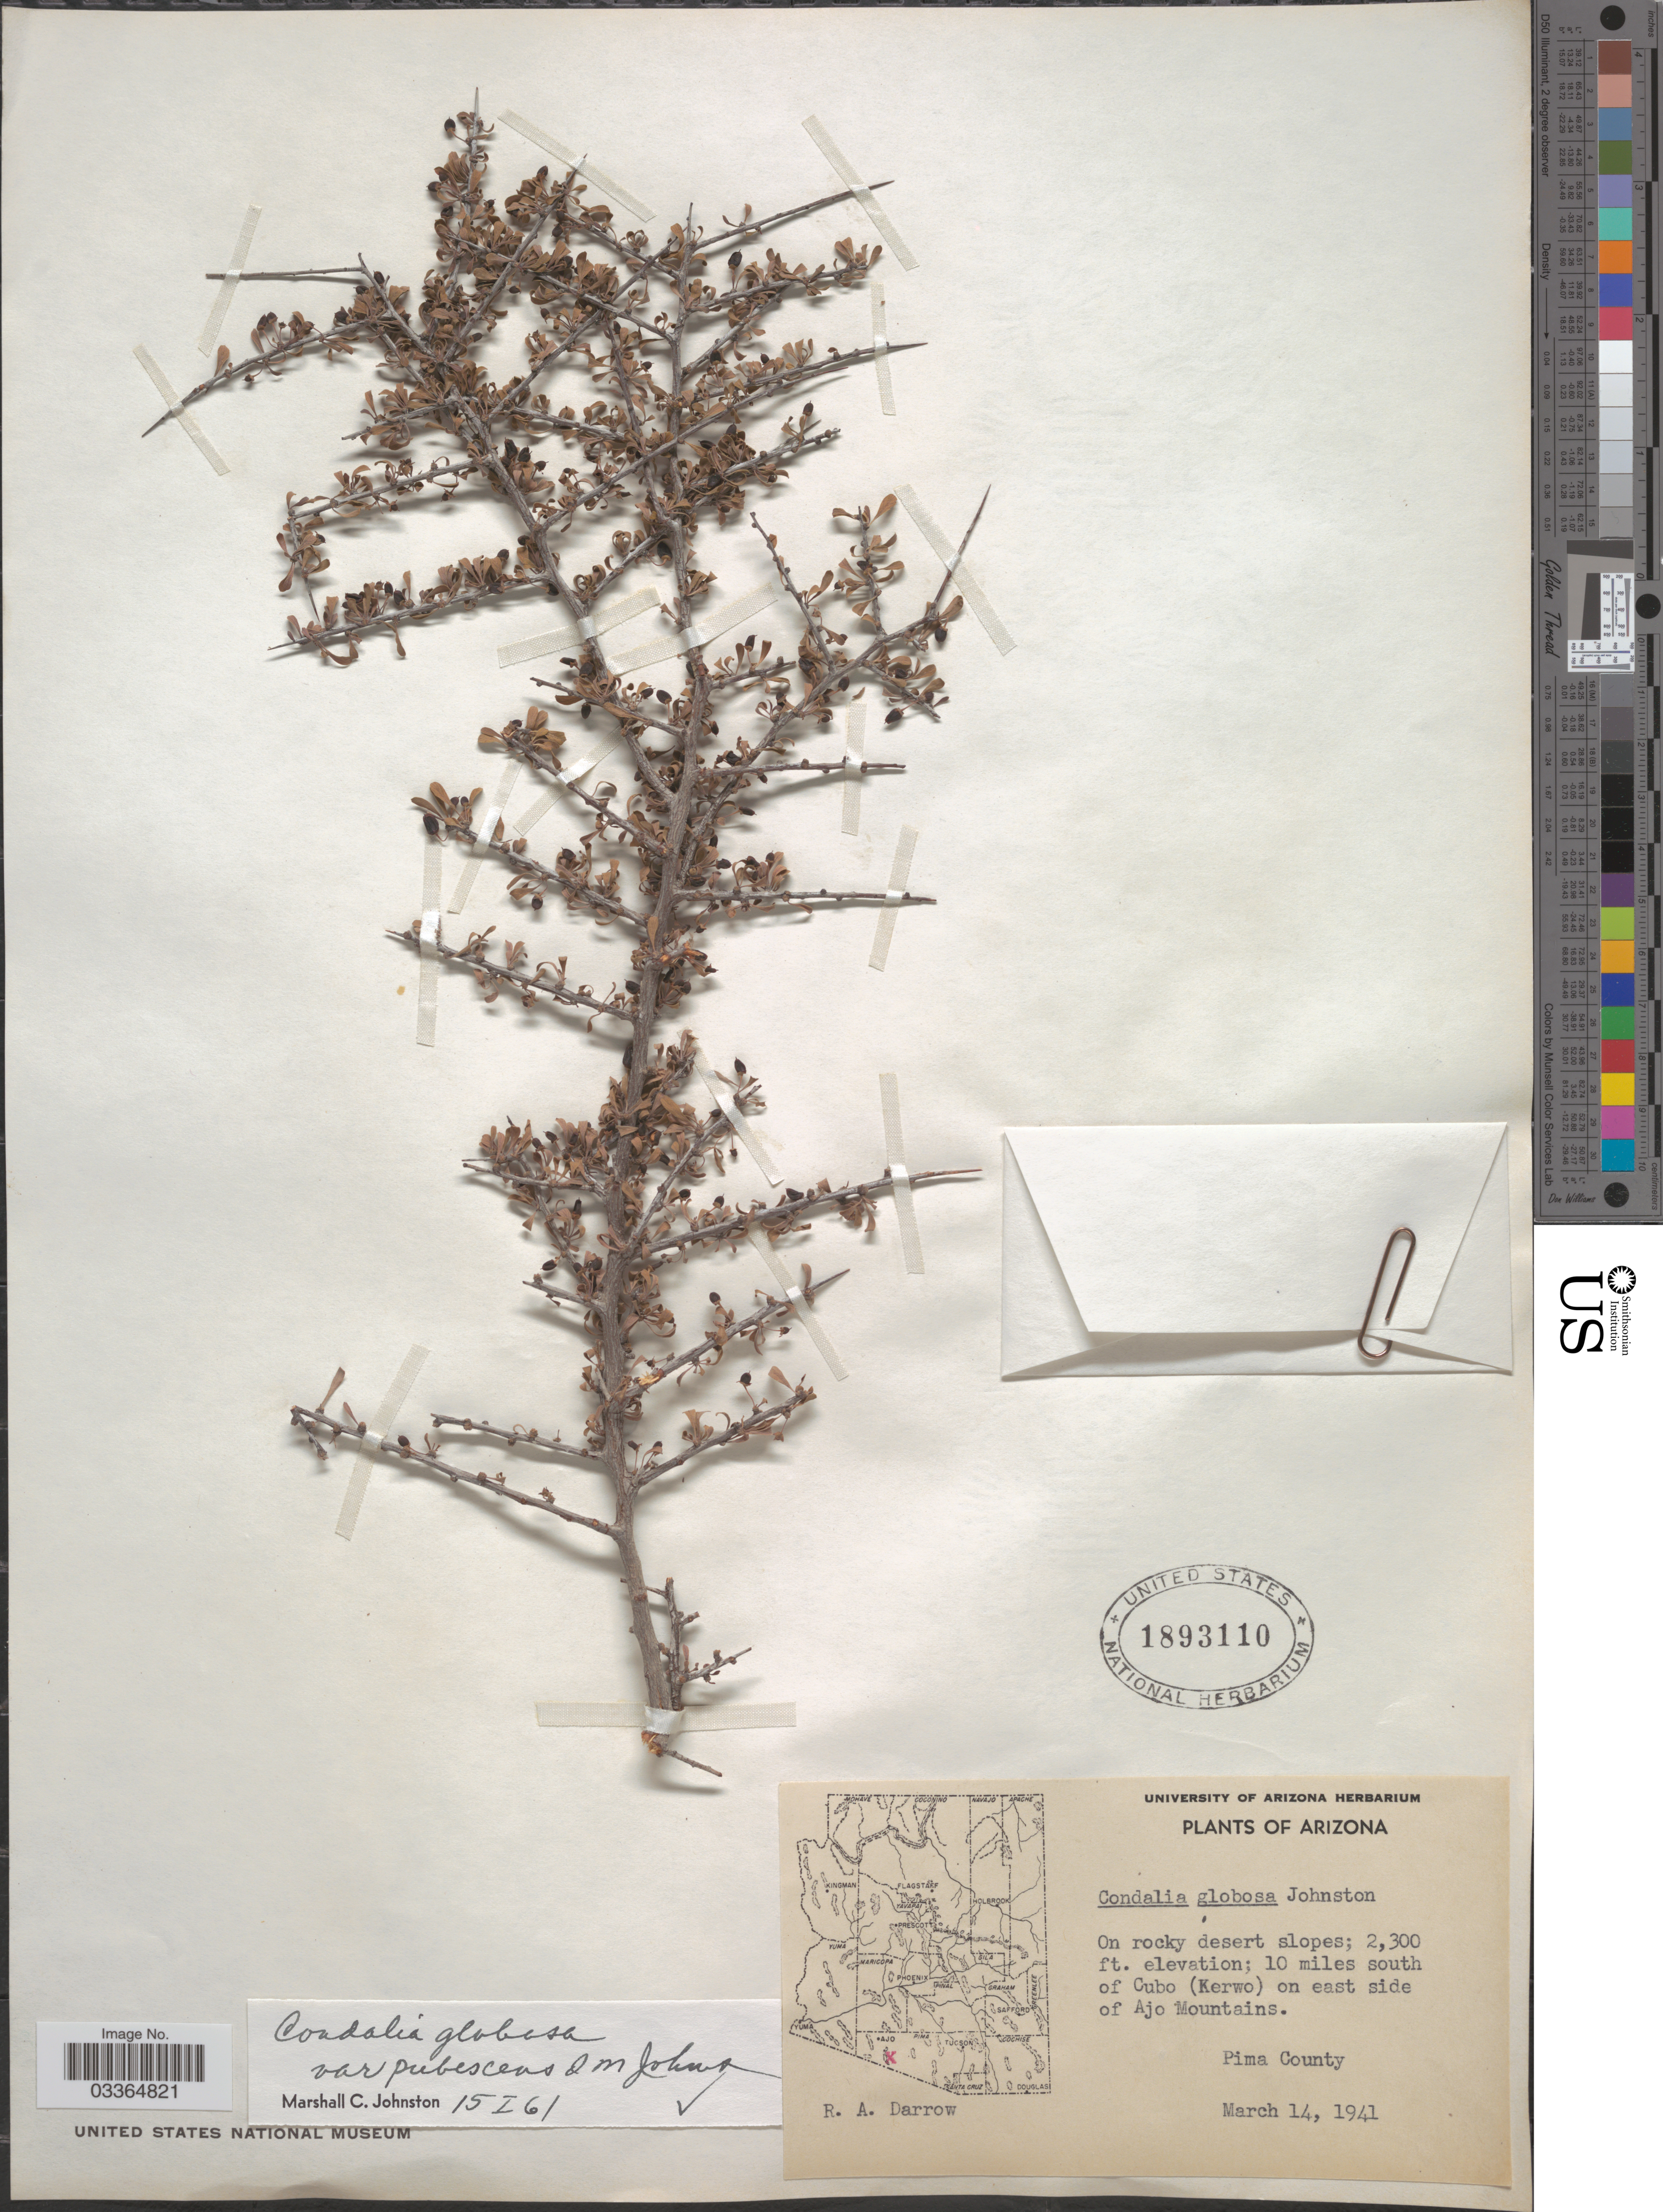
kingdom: Plantae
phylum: Tracheophyta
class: Magnoliopsida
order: Rosales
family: Rhamnaceae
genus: Condalia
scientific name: Condalia globosa var. pubescens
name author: I.M. Johnst.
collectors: R. A. Darrow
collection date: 1941-03-14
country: United States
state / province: Arizona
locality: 10 miles south of Cubo (Kerwo) on east side of Ajo Mountains. Pima County.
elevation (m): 701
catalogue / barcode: US 1893110